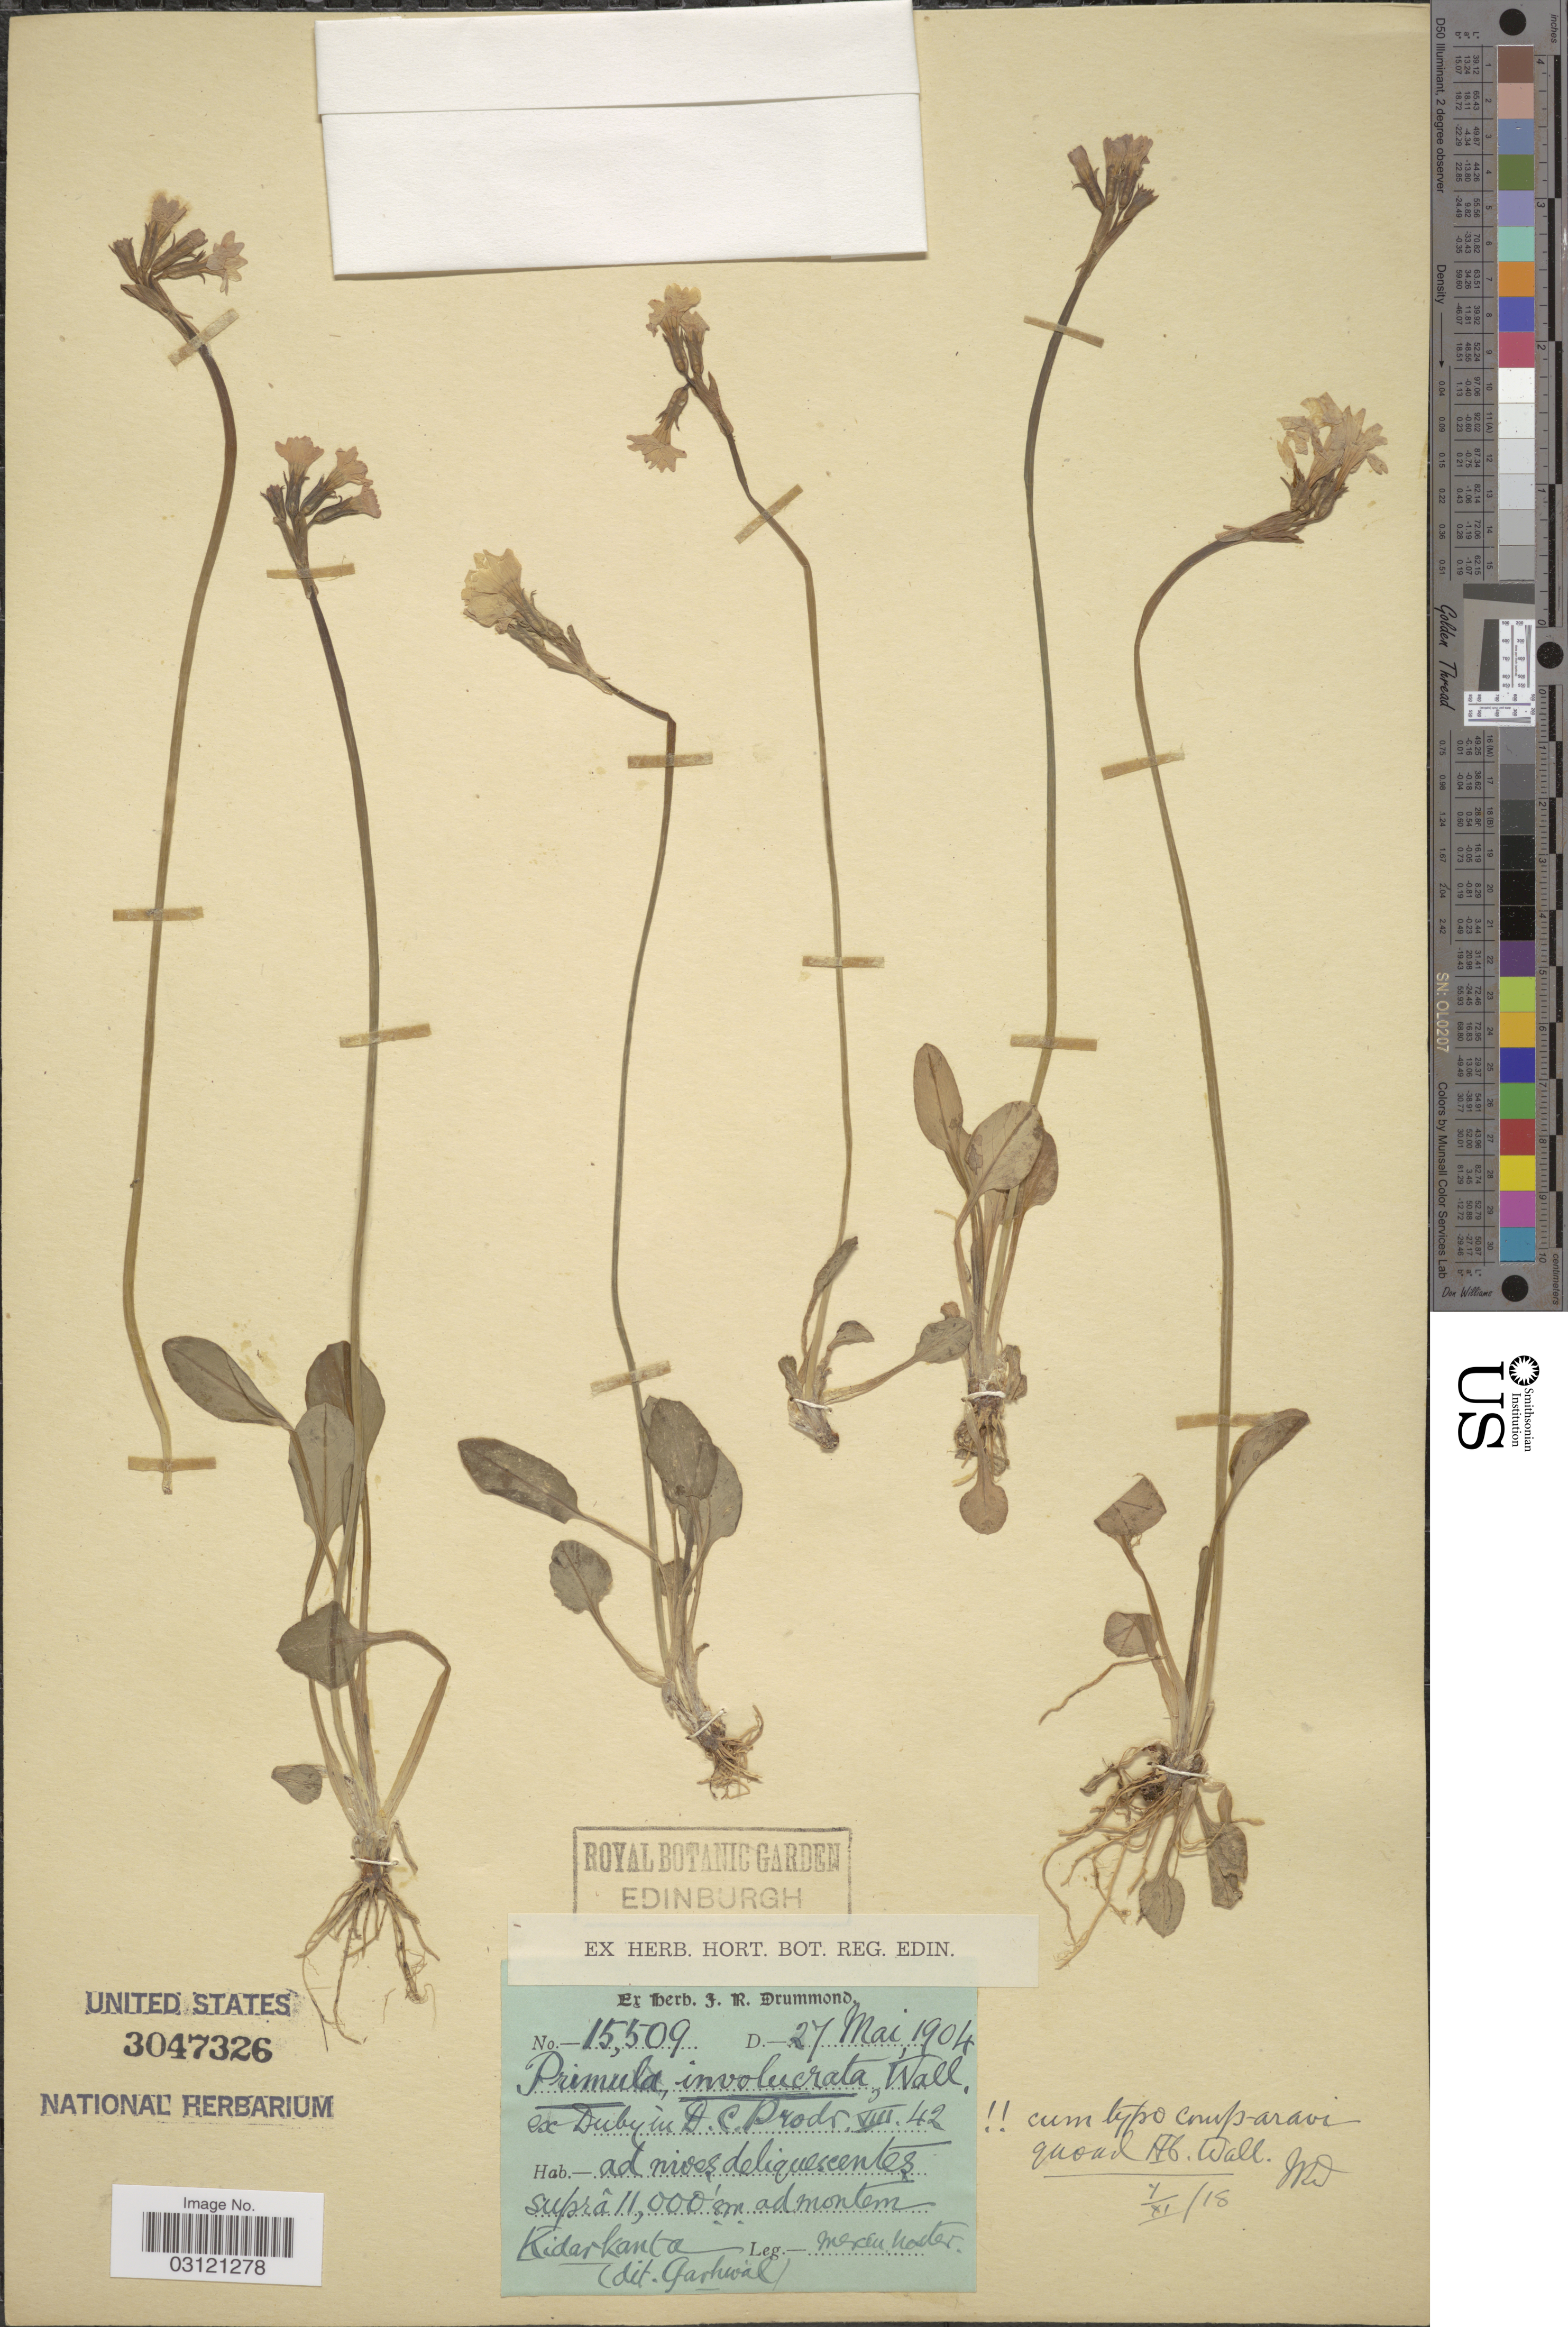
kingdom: Plantae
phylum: Tracheophyta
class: Magnoliopsida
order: Ericales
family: Primulaceae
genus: Primula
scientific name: Primula involucrata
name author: Wall. ex Duby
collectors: M. Noster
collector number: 15509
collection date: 1904-05-27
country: India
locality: Ad montem Kiderkanta.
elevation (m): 3353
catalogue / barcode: US 3047326